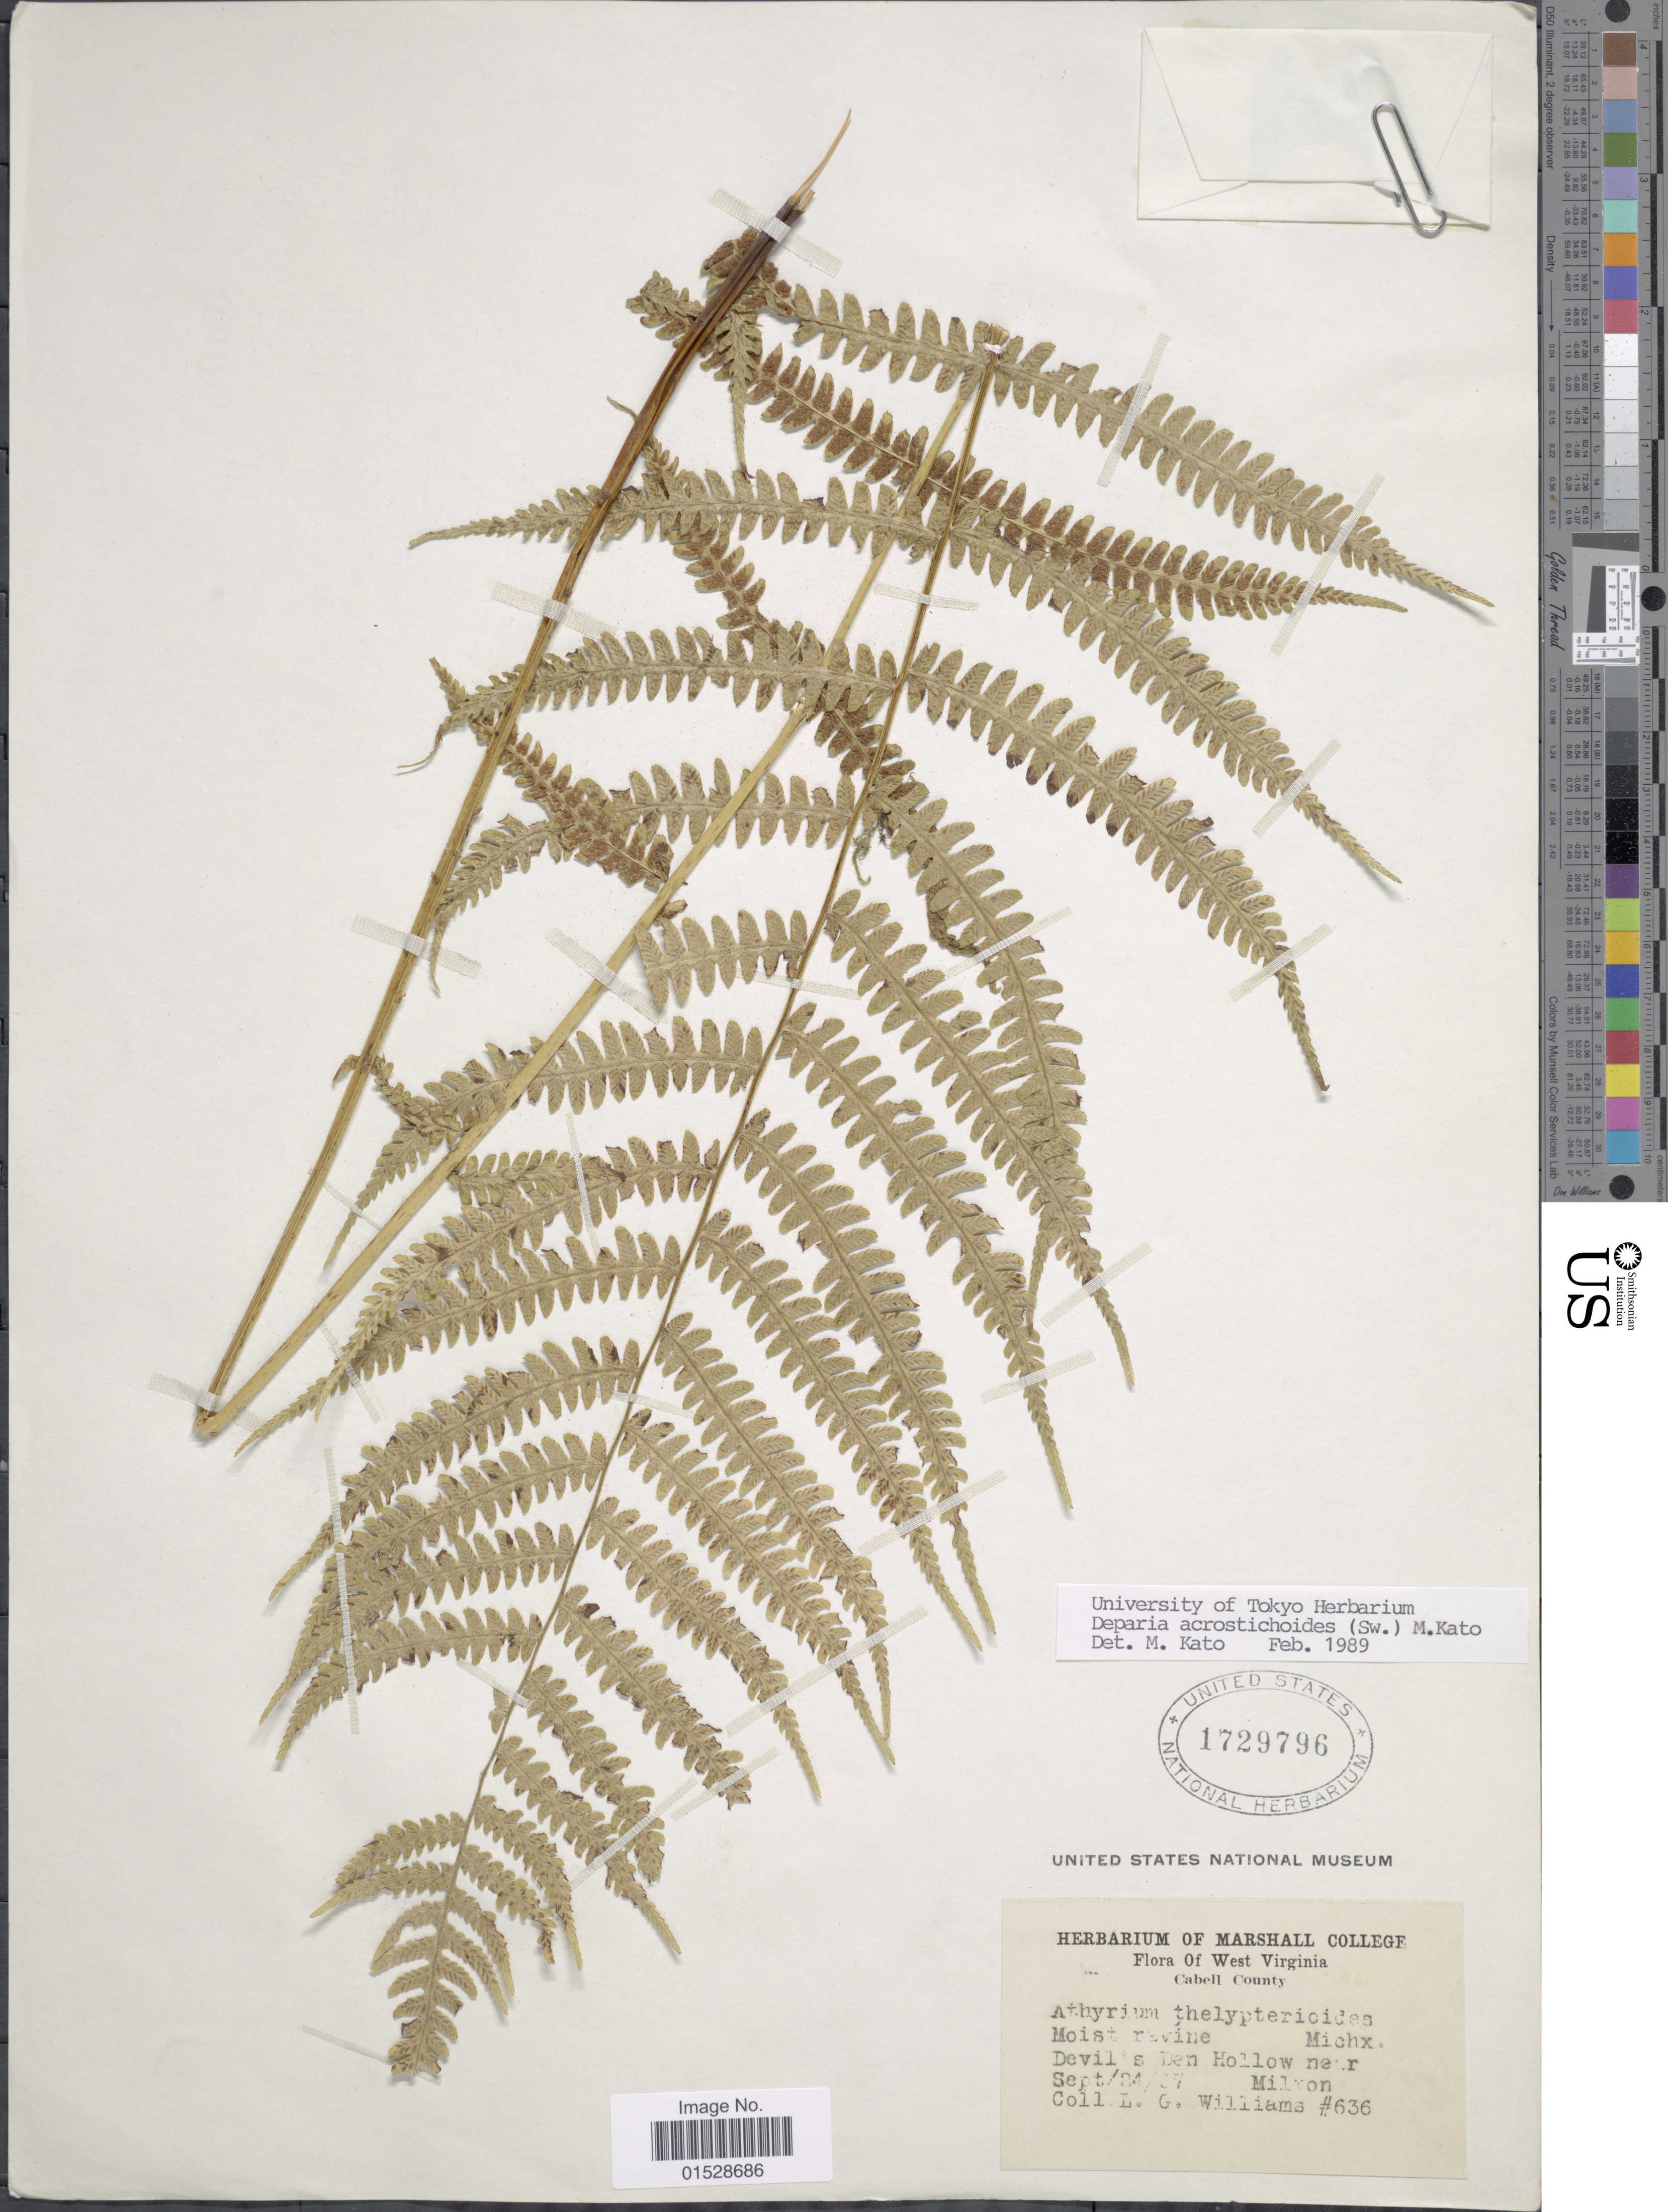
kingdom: Plantae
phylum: Tracheophyta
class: Polypodiopsida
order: Polypodiales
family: Athyriaceae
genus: Deparia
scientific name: Deparia acrostichoides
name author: (Sw.) M. Kato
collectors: L. G. Williams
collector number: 636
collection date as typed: Transcribed d/m/y: 24/9/37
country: United States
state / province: West Virginia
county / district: Cabell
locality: Cabell County, Devil's Den Hollow near Milxon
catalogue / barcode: US 1729796